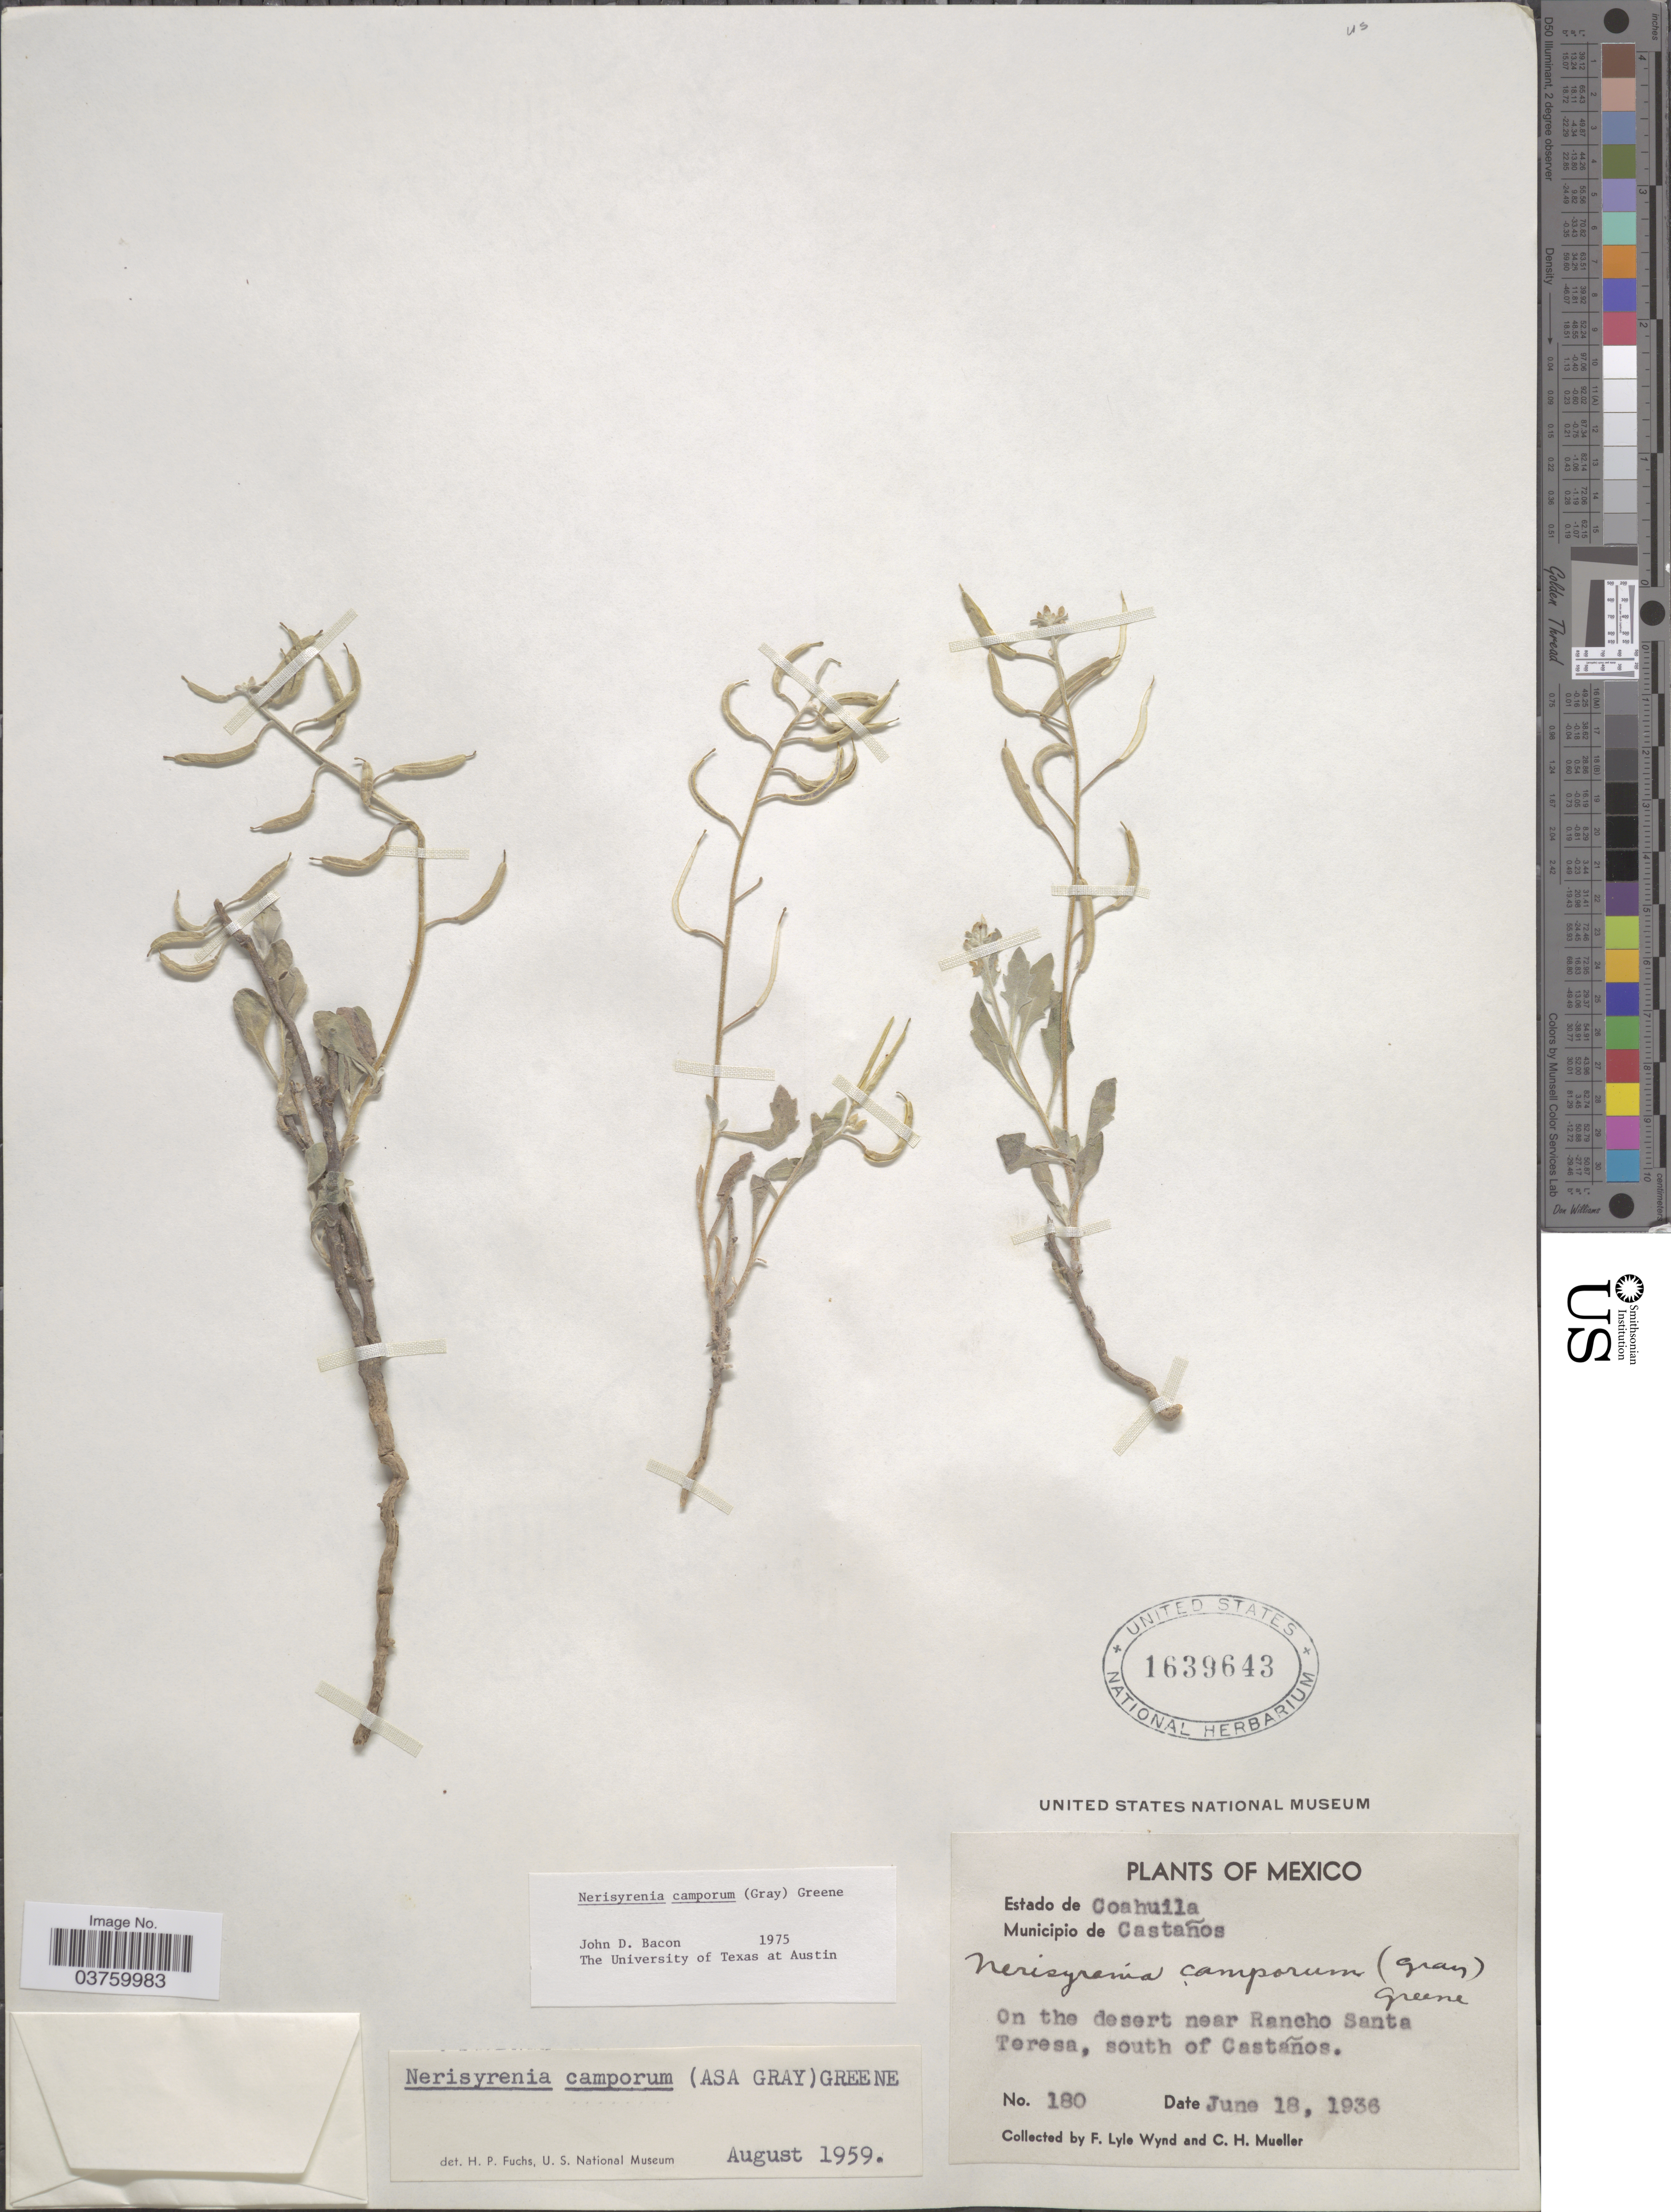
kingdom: Plantae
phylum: Tracheophyta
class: Magnoliopsida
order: Brassicales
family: Brassicaceae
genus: Nerisyrenia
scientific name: Nerisyrenia camporum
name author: (A. Gray) Greene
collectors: F. L. Wynd & C. H. Mueller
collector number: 180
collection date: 1936-06-18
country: Mexico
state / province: Coahuila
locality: Estado de Coahuila. Municipio de Castaños. On the desert near Rancho Santa Teresa, south of Castaños.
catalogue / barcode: US 1639643